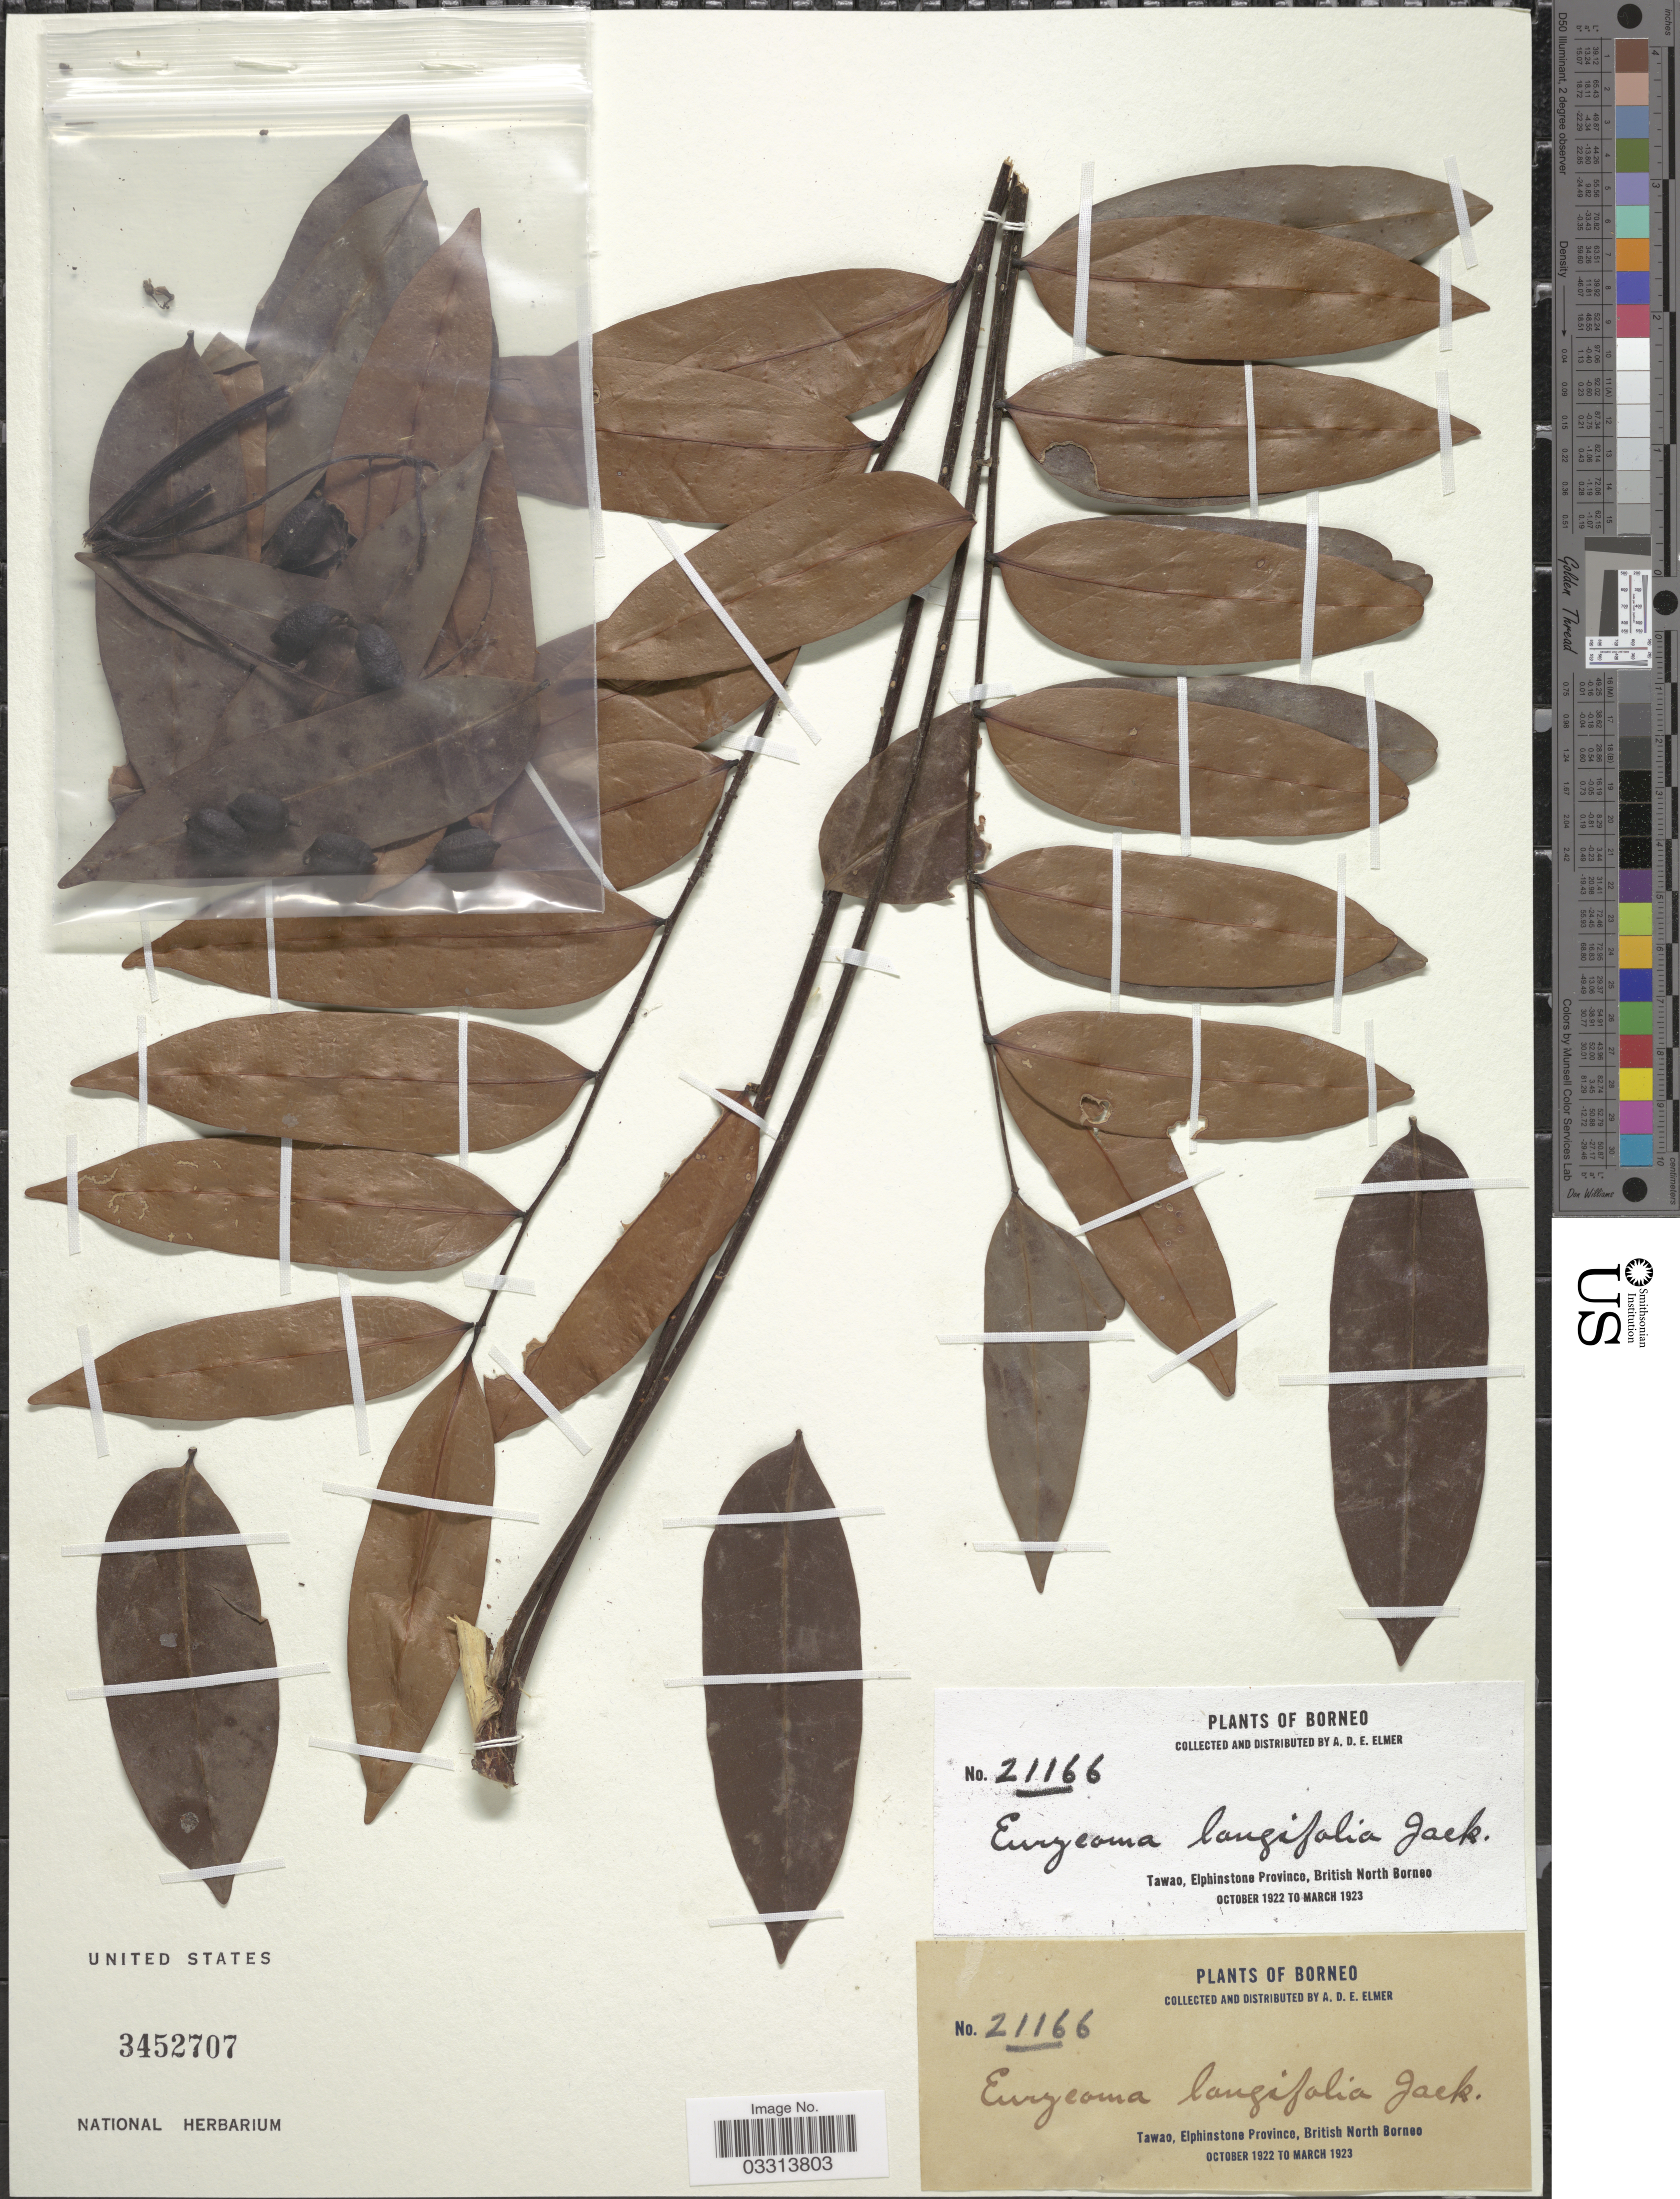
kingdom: Plantae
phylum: Tracheophyta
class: Magnoliopsida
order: Sapindales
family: Simaroubaceae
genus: Eurycoma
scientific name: Eurycoma apiculata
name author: A.W. Benn.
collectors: A. D. E. Elmer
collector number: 21166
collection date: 1922-10/1923-03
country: Malaysia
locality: Borneo, Tawao, Elphinstone Province, British North Borneo.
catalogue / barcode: US 3452707